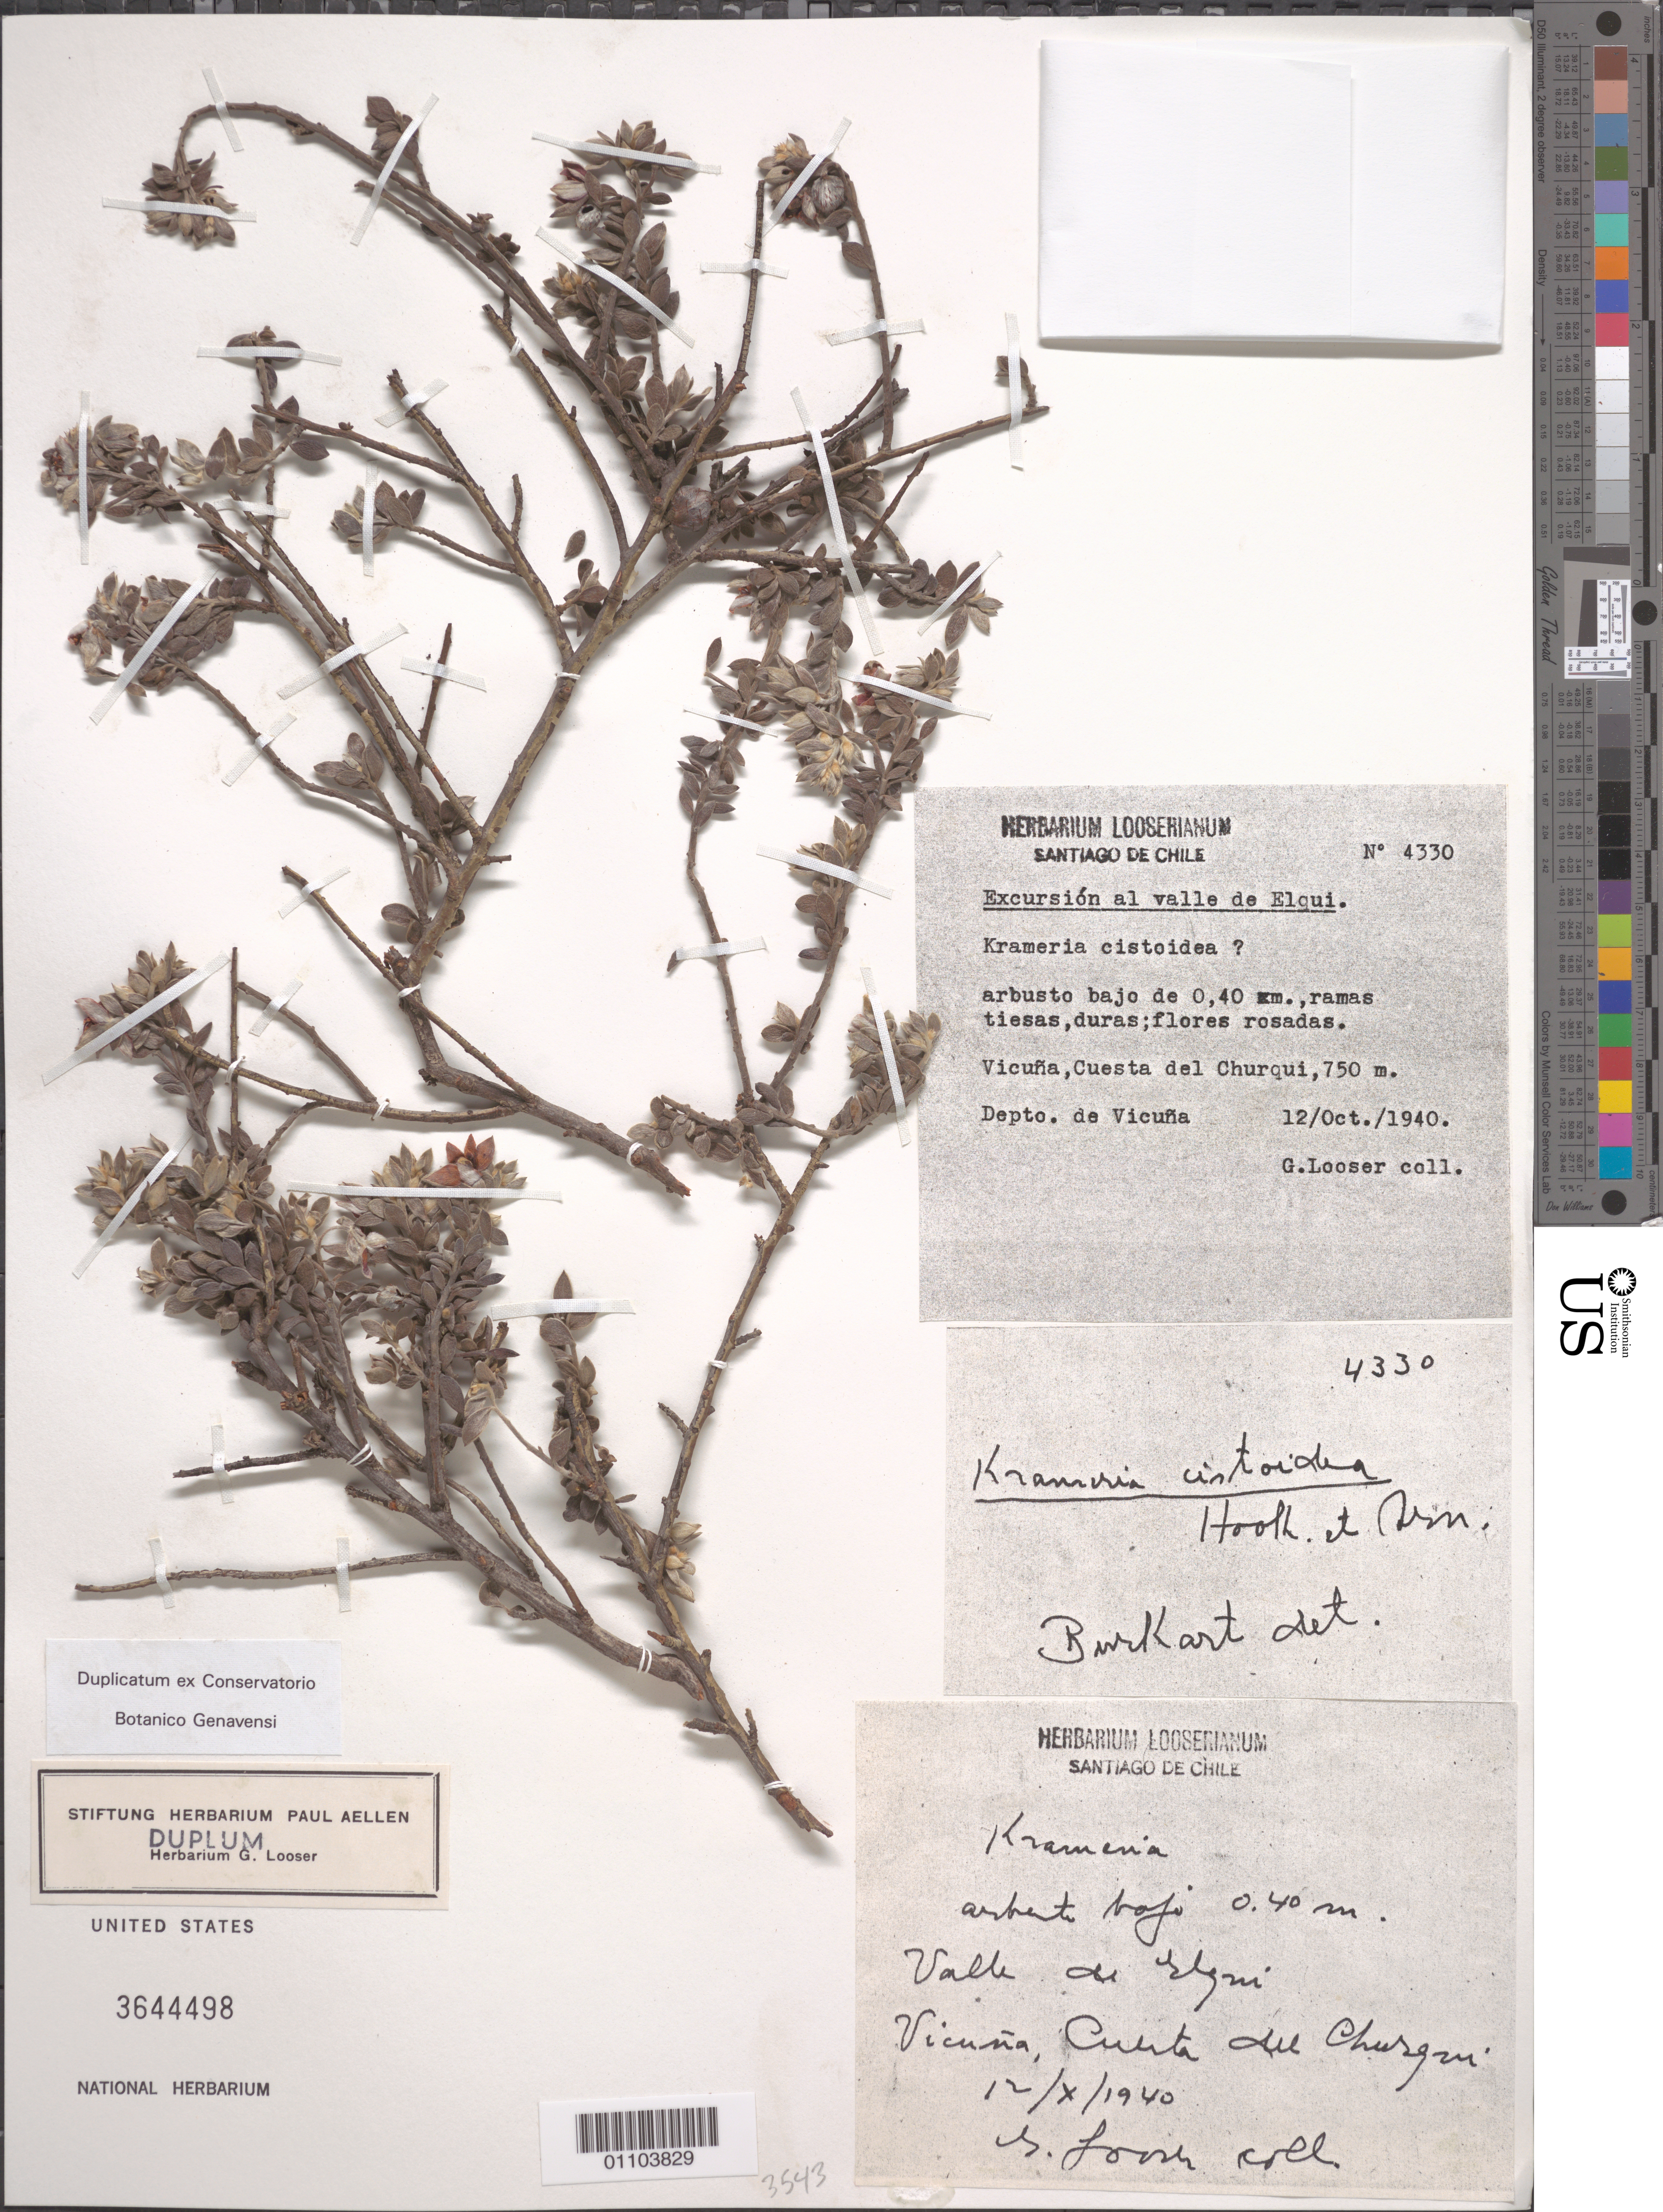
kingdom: Plantae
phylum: Tracheophyta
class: Magnoliopsida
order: Zygophyllales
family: Krameriaceae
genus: Krameria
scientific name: Krameria cistoidea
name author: Hook. & Arn.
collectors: G. Looser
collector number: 4330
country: Chile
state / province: Región Metropolitana (RM)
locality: Vicuna, Cuesta del Churqui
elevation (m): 750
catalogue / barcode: US 3644498